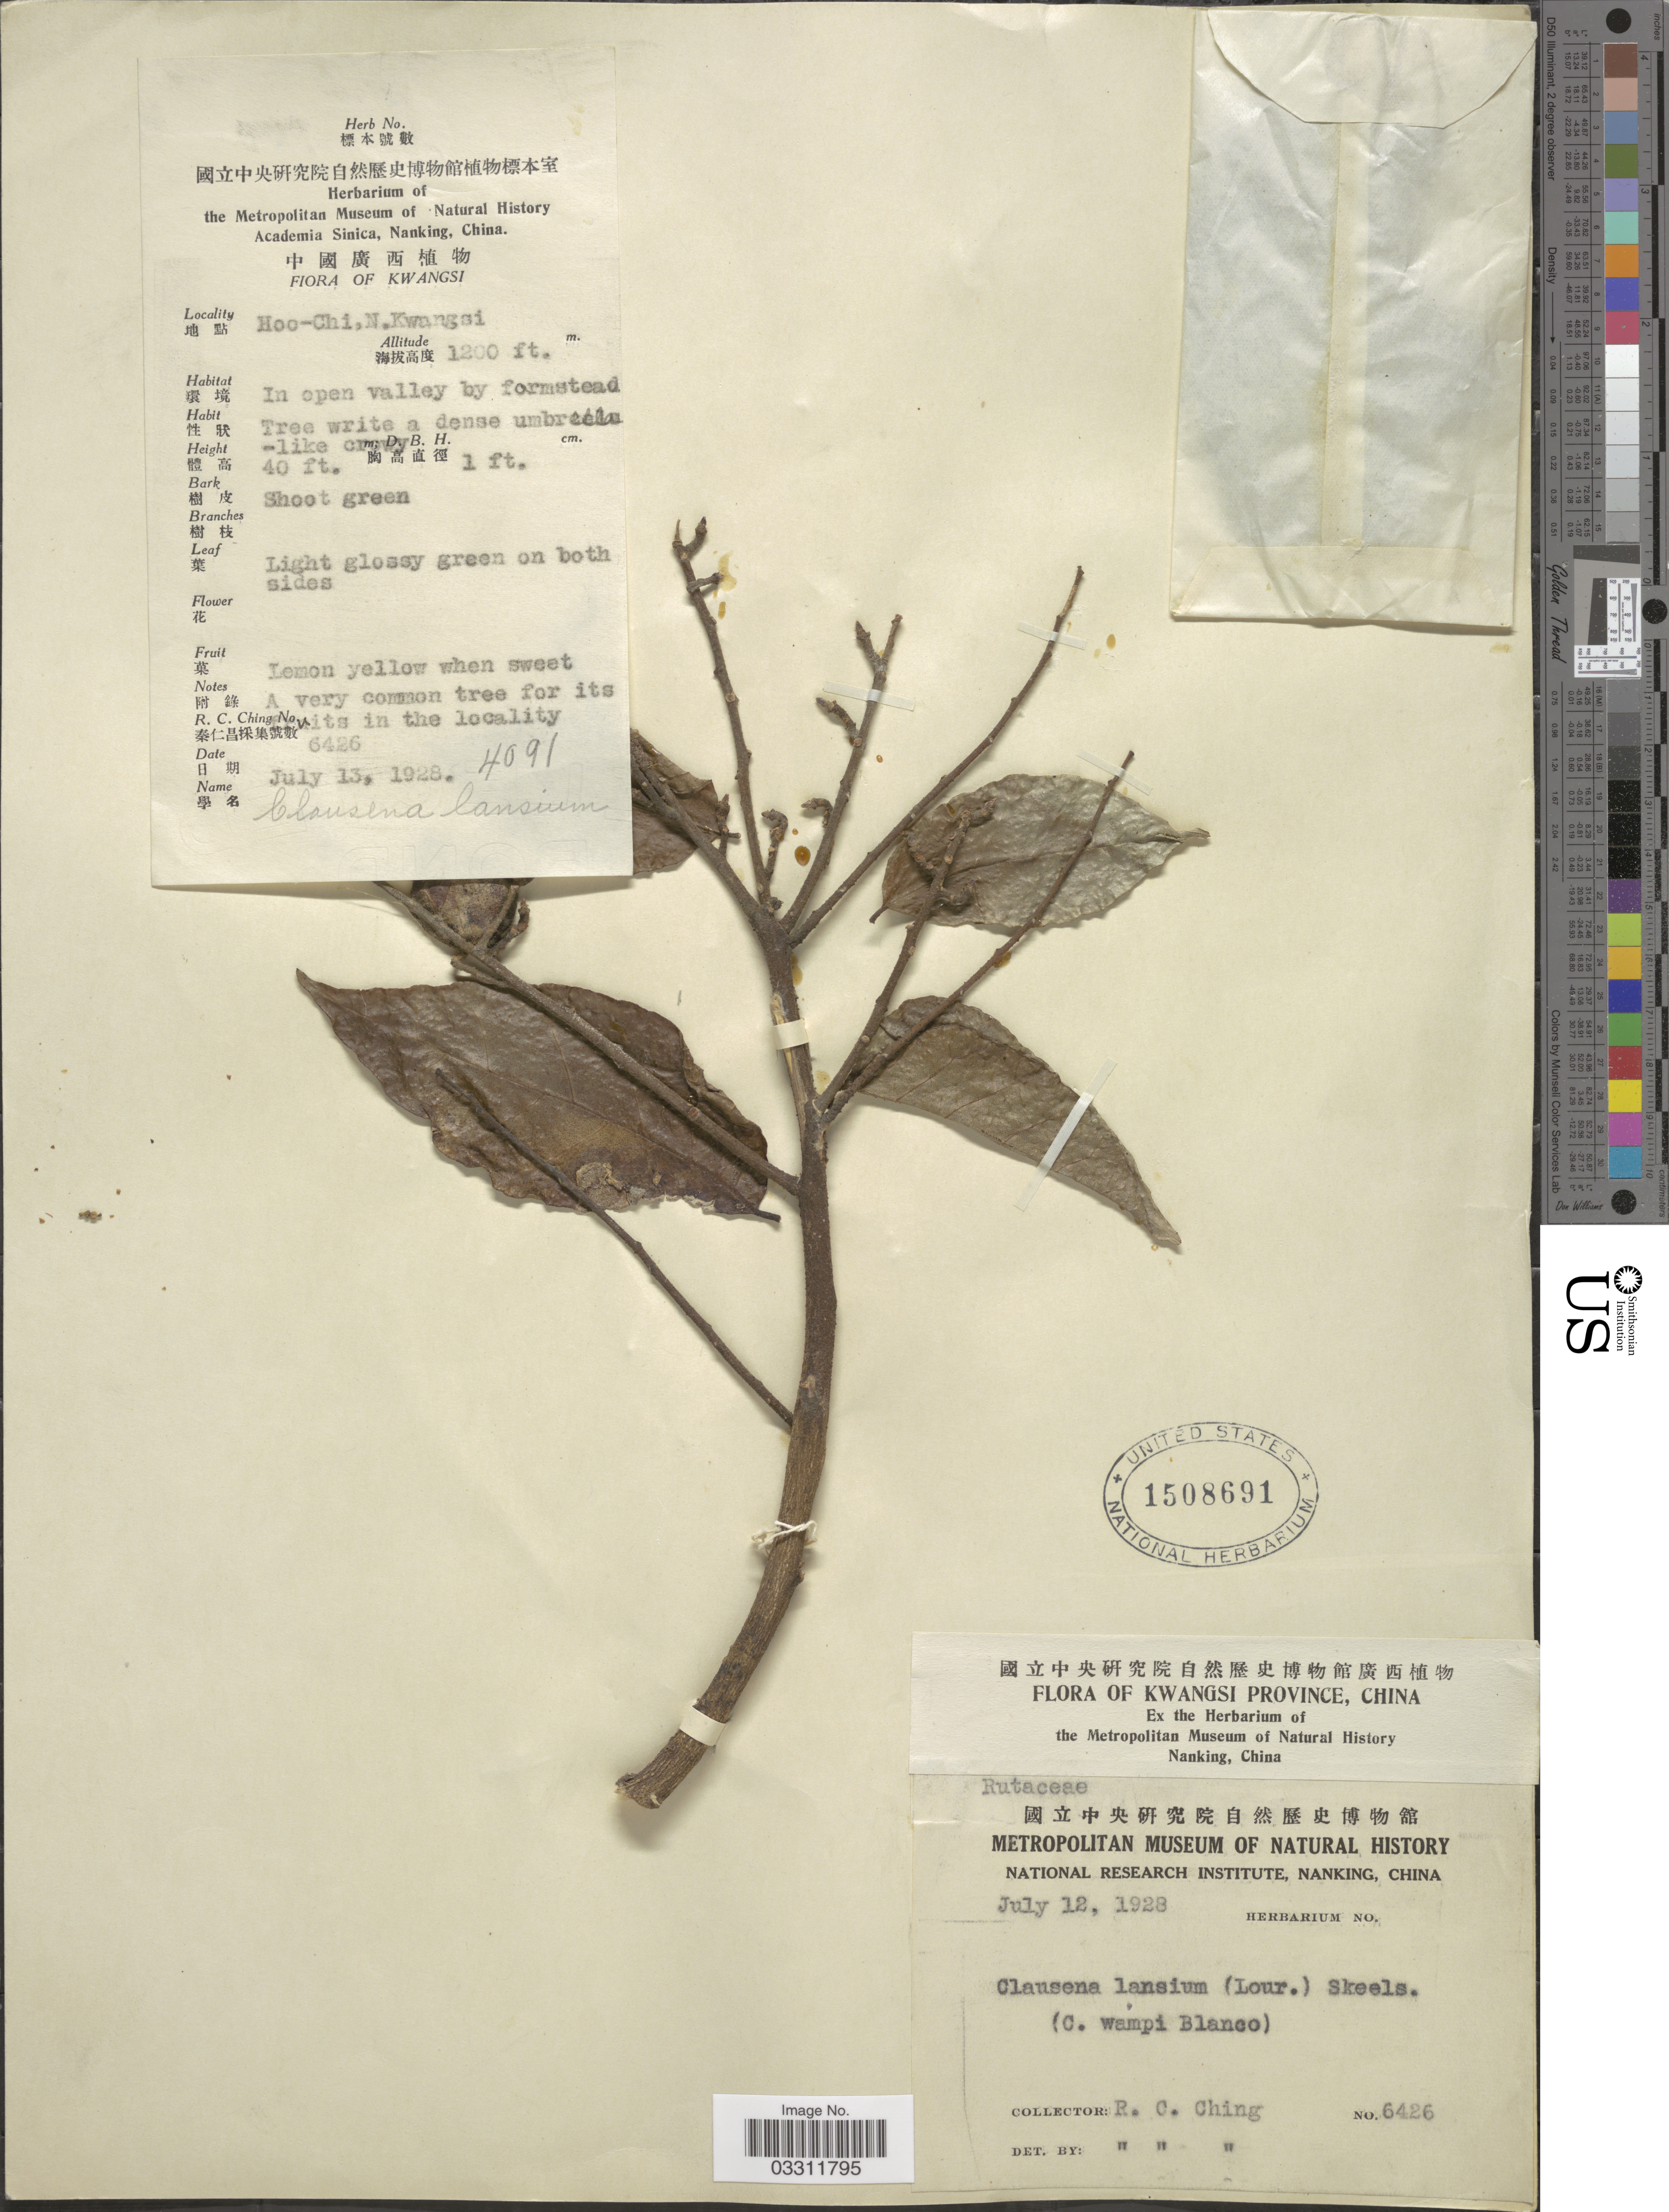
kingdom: Plantae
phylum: Tracheophyta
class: Magnoliopsida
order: Sapindales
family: Rutaceae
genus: Clausena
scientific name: Clausena lansium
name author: (Lour.) Skeels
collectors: R. C. Ching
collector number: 6426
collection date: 1928-07-12/1928-07-13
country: China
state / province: Guangxi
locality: Kwangsi Province. Hoo-Chi, N. Kwangsi.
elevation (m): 366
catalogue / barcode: US 1508691